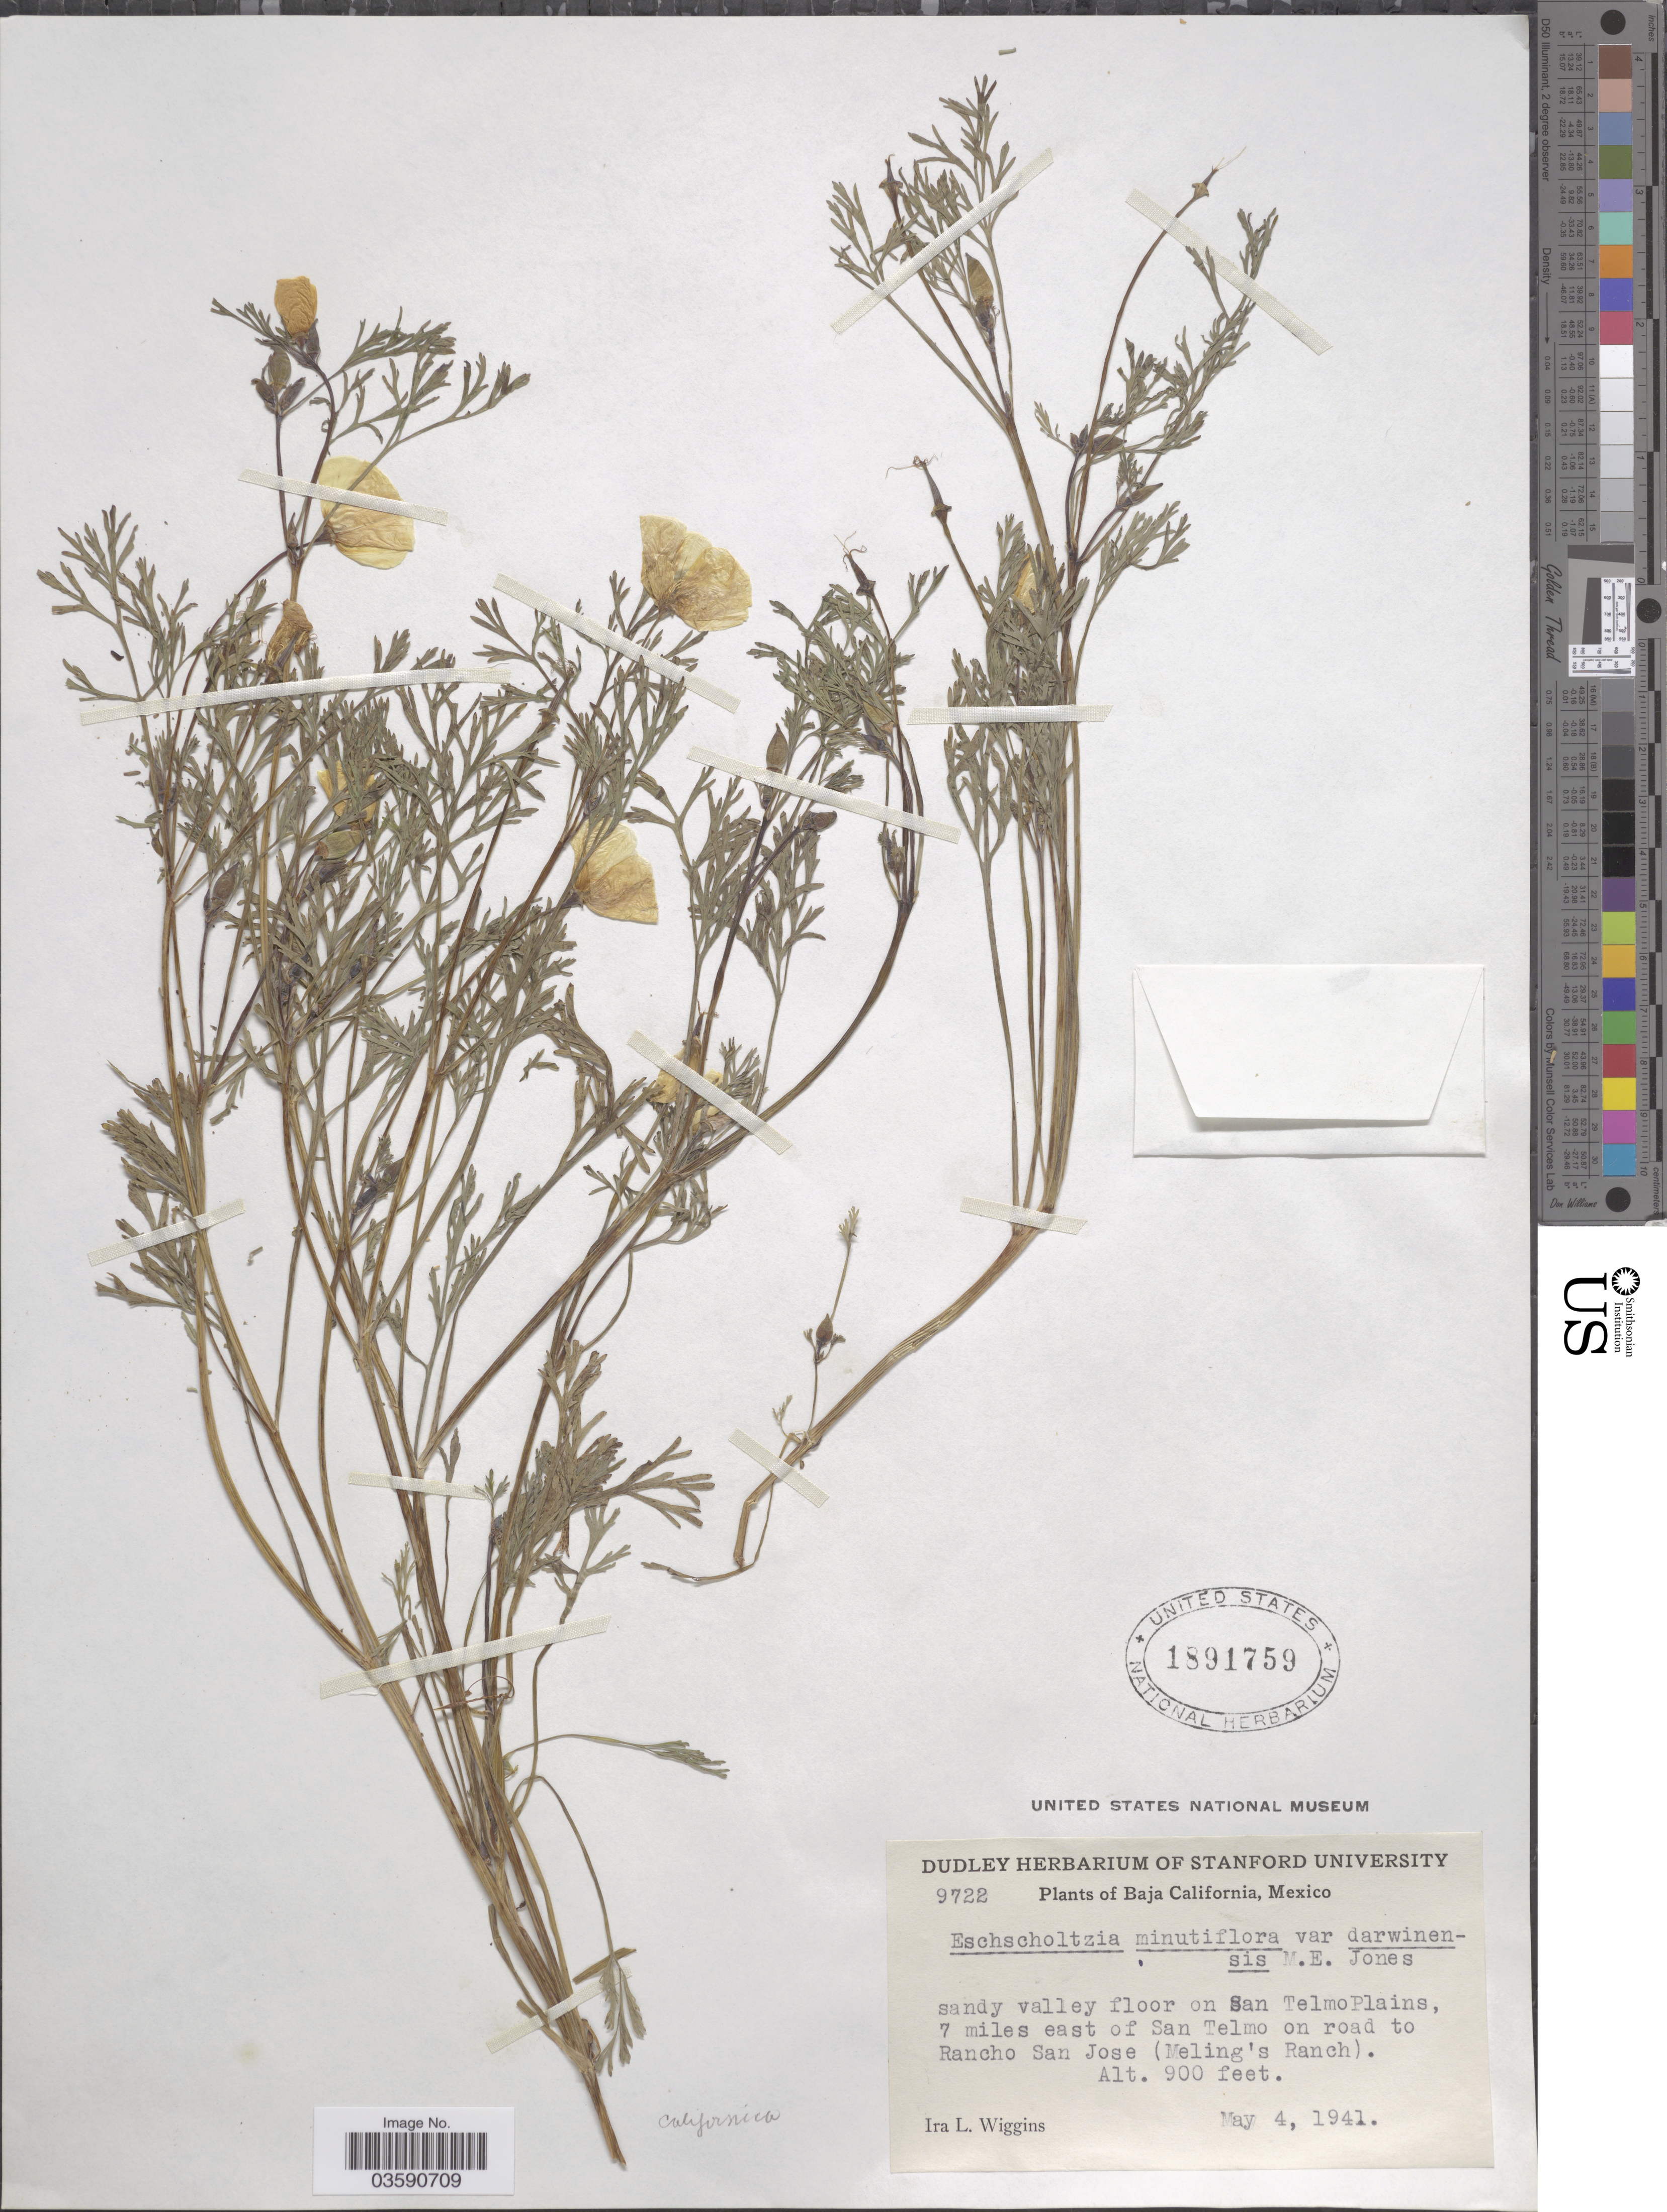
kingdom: Plantae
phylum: Tracheophyta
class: Magnoliopsida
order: Ranunculales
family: Papaveraceae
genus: Eschscholzia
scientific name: Eschscholzia minutiflora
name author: S. Watson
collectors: I. L. Wiggins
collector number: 9722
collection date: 1941-05-04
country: Mexico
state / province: Baja California Norte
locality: Sandy valley floor on San TelmoPlains, 7 miles east of San Telmo on road to Rancho San Jose (Meling's Ranch).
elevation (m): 274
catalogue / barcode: US 1891759